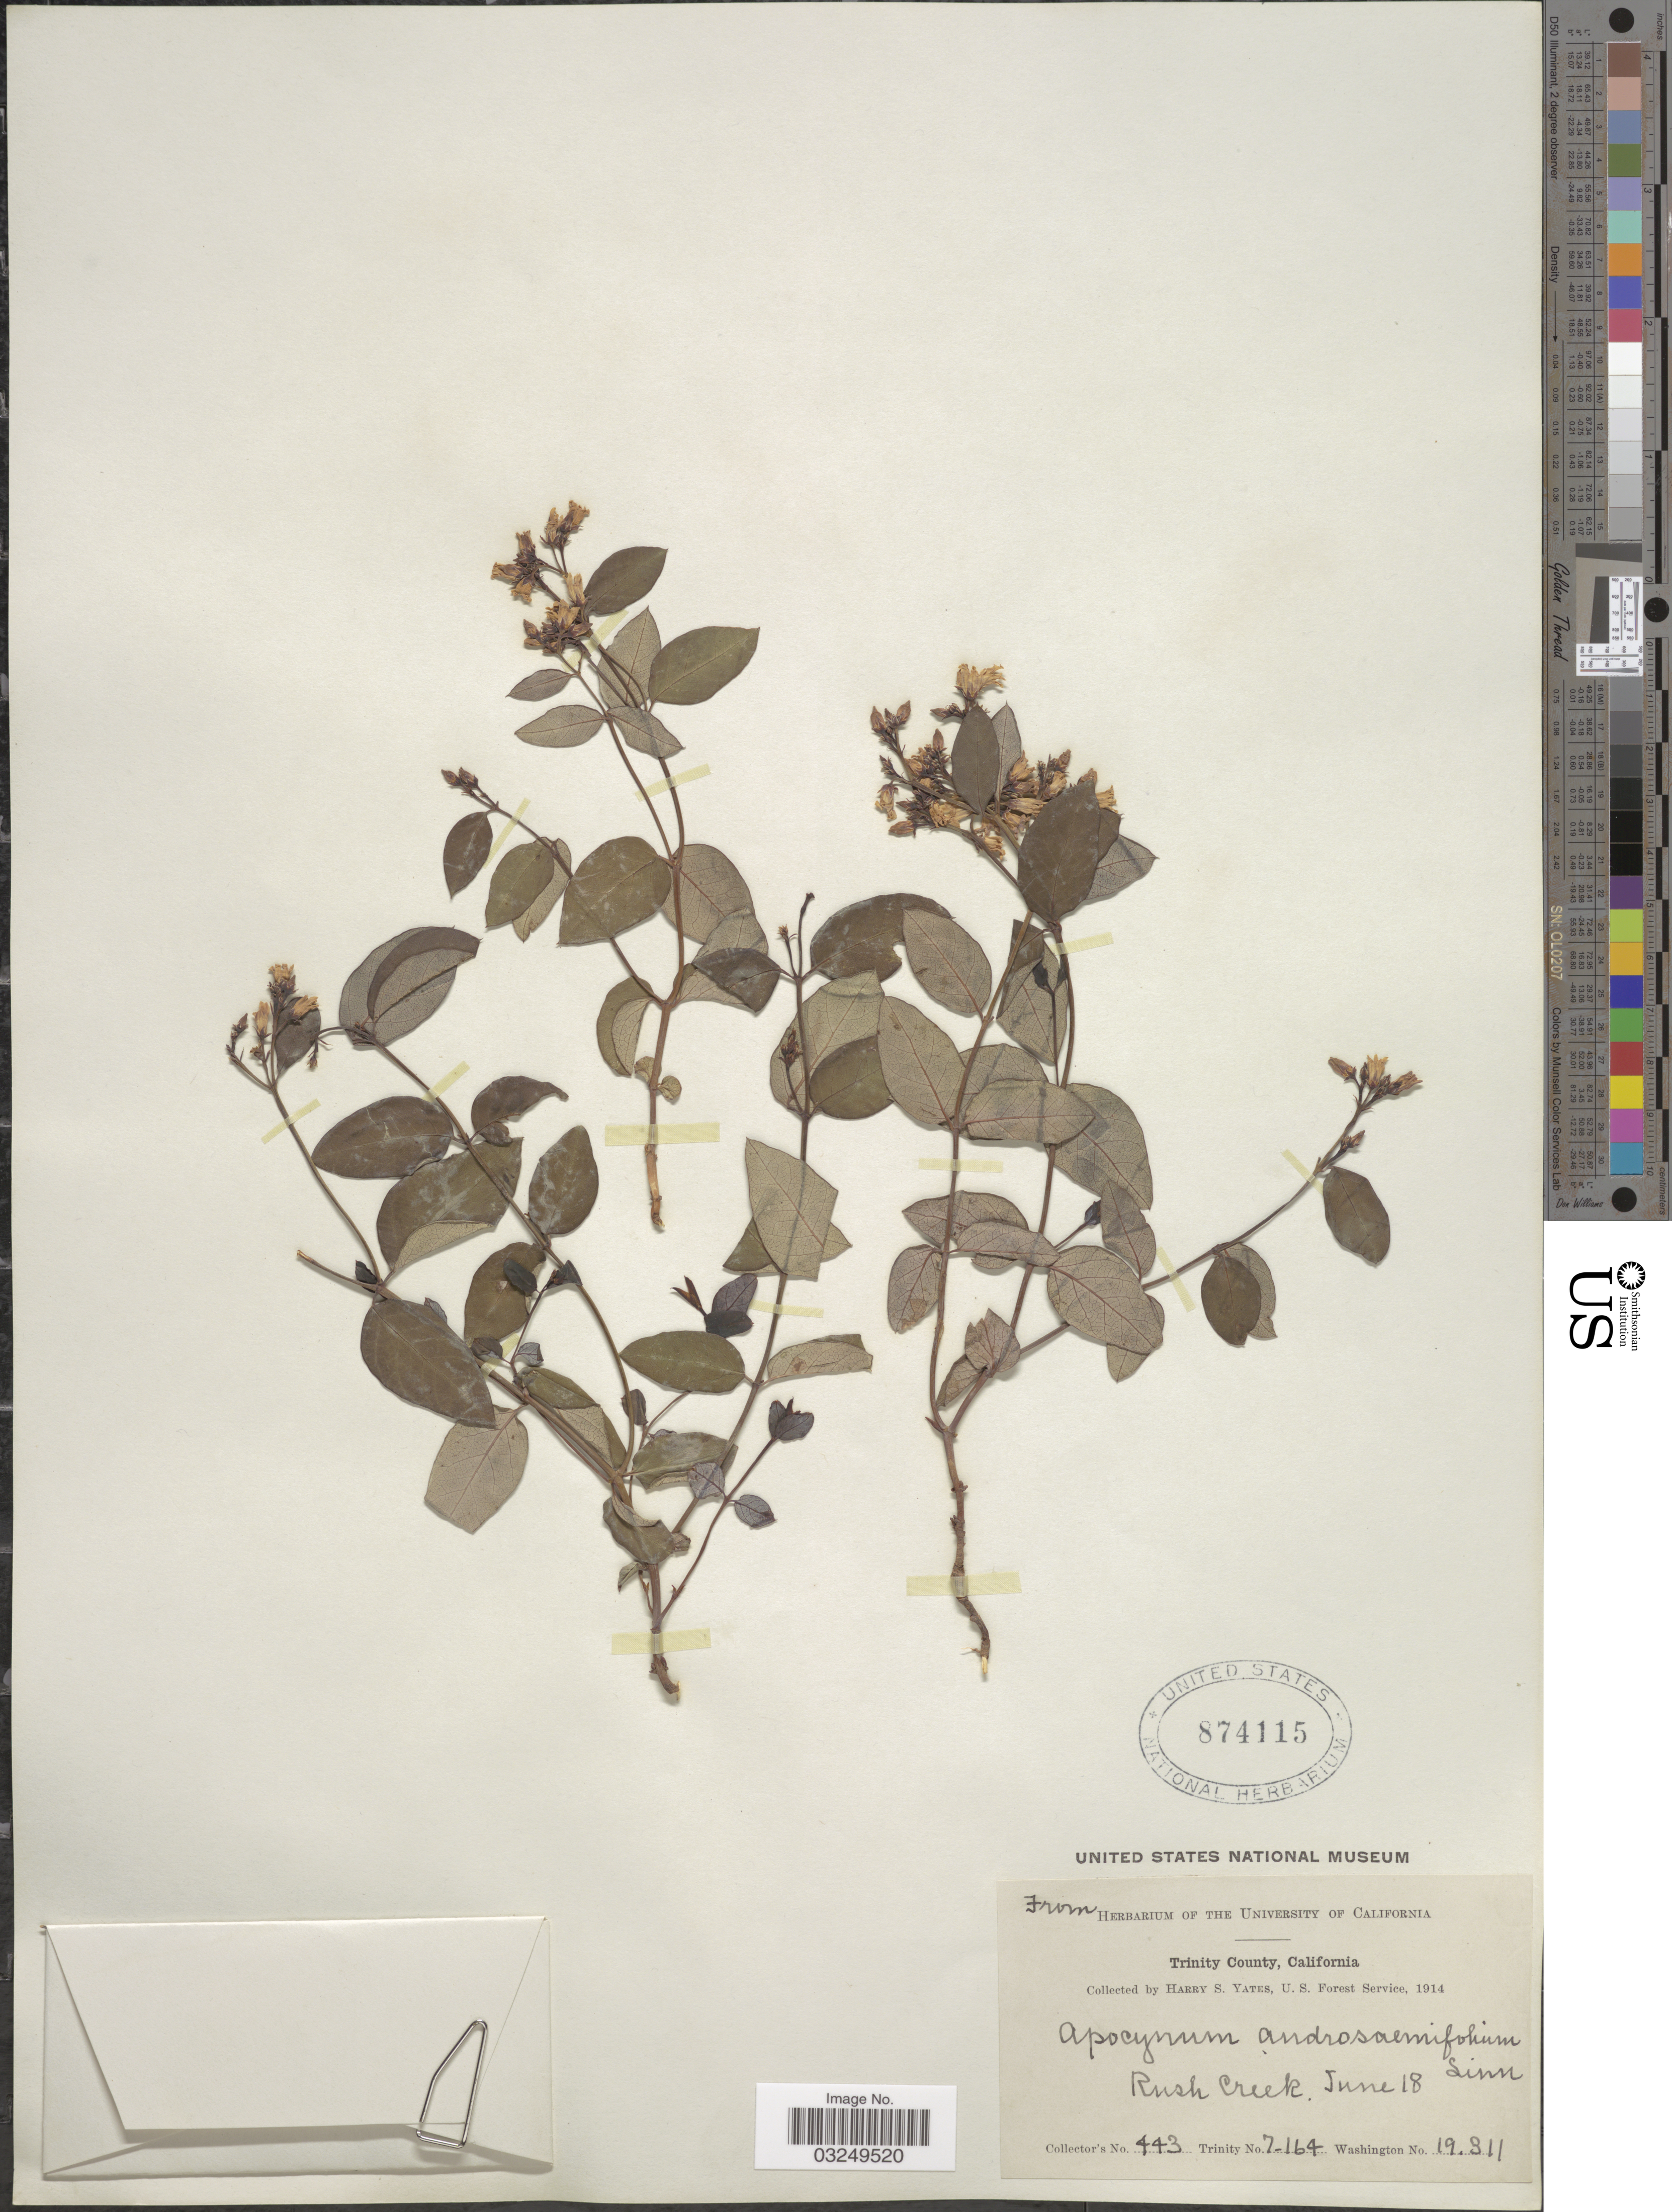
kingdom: Plantae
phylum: Tracheophyta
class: Magnoliopsida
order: Gentianales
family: Apocynaceae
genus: Apocynum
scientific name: Apocynum androsaemifolium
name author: L.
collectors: H. S. Yates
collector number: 443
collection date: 1914-06-18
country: United States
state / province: California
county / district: Trinity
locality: Trinity County. Rush Creek.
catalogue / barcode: US 874115